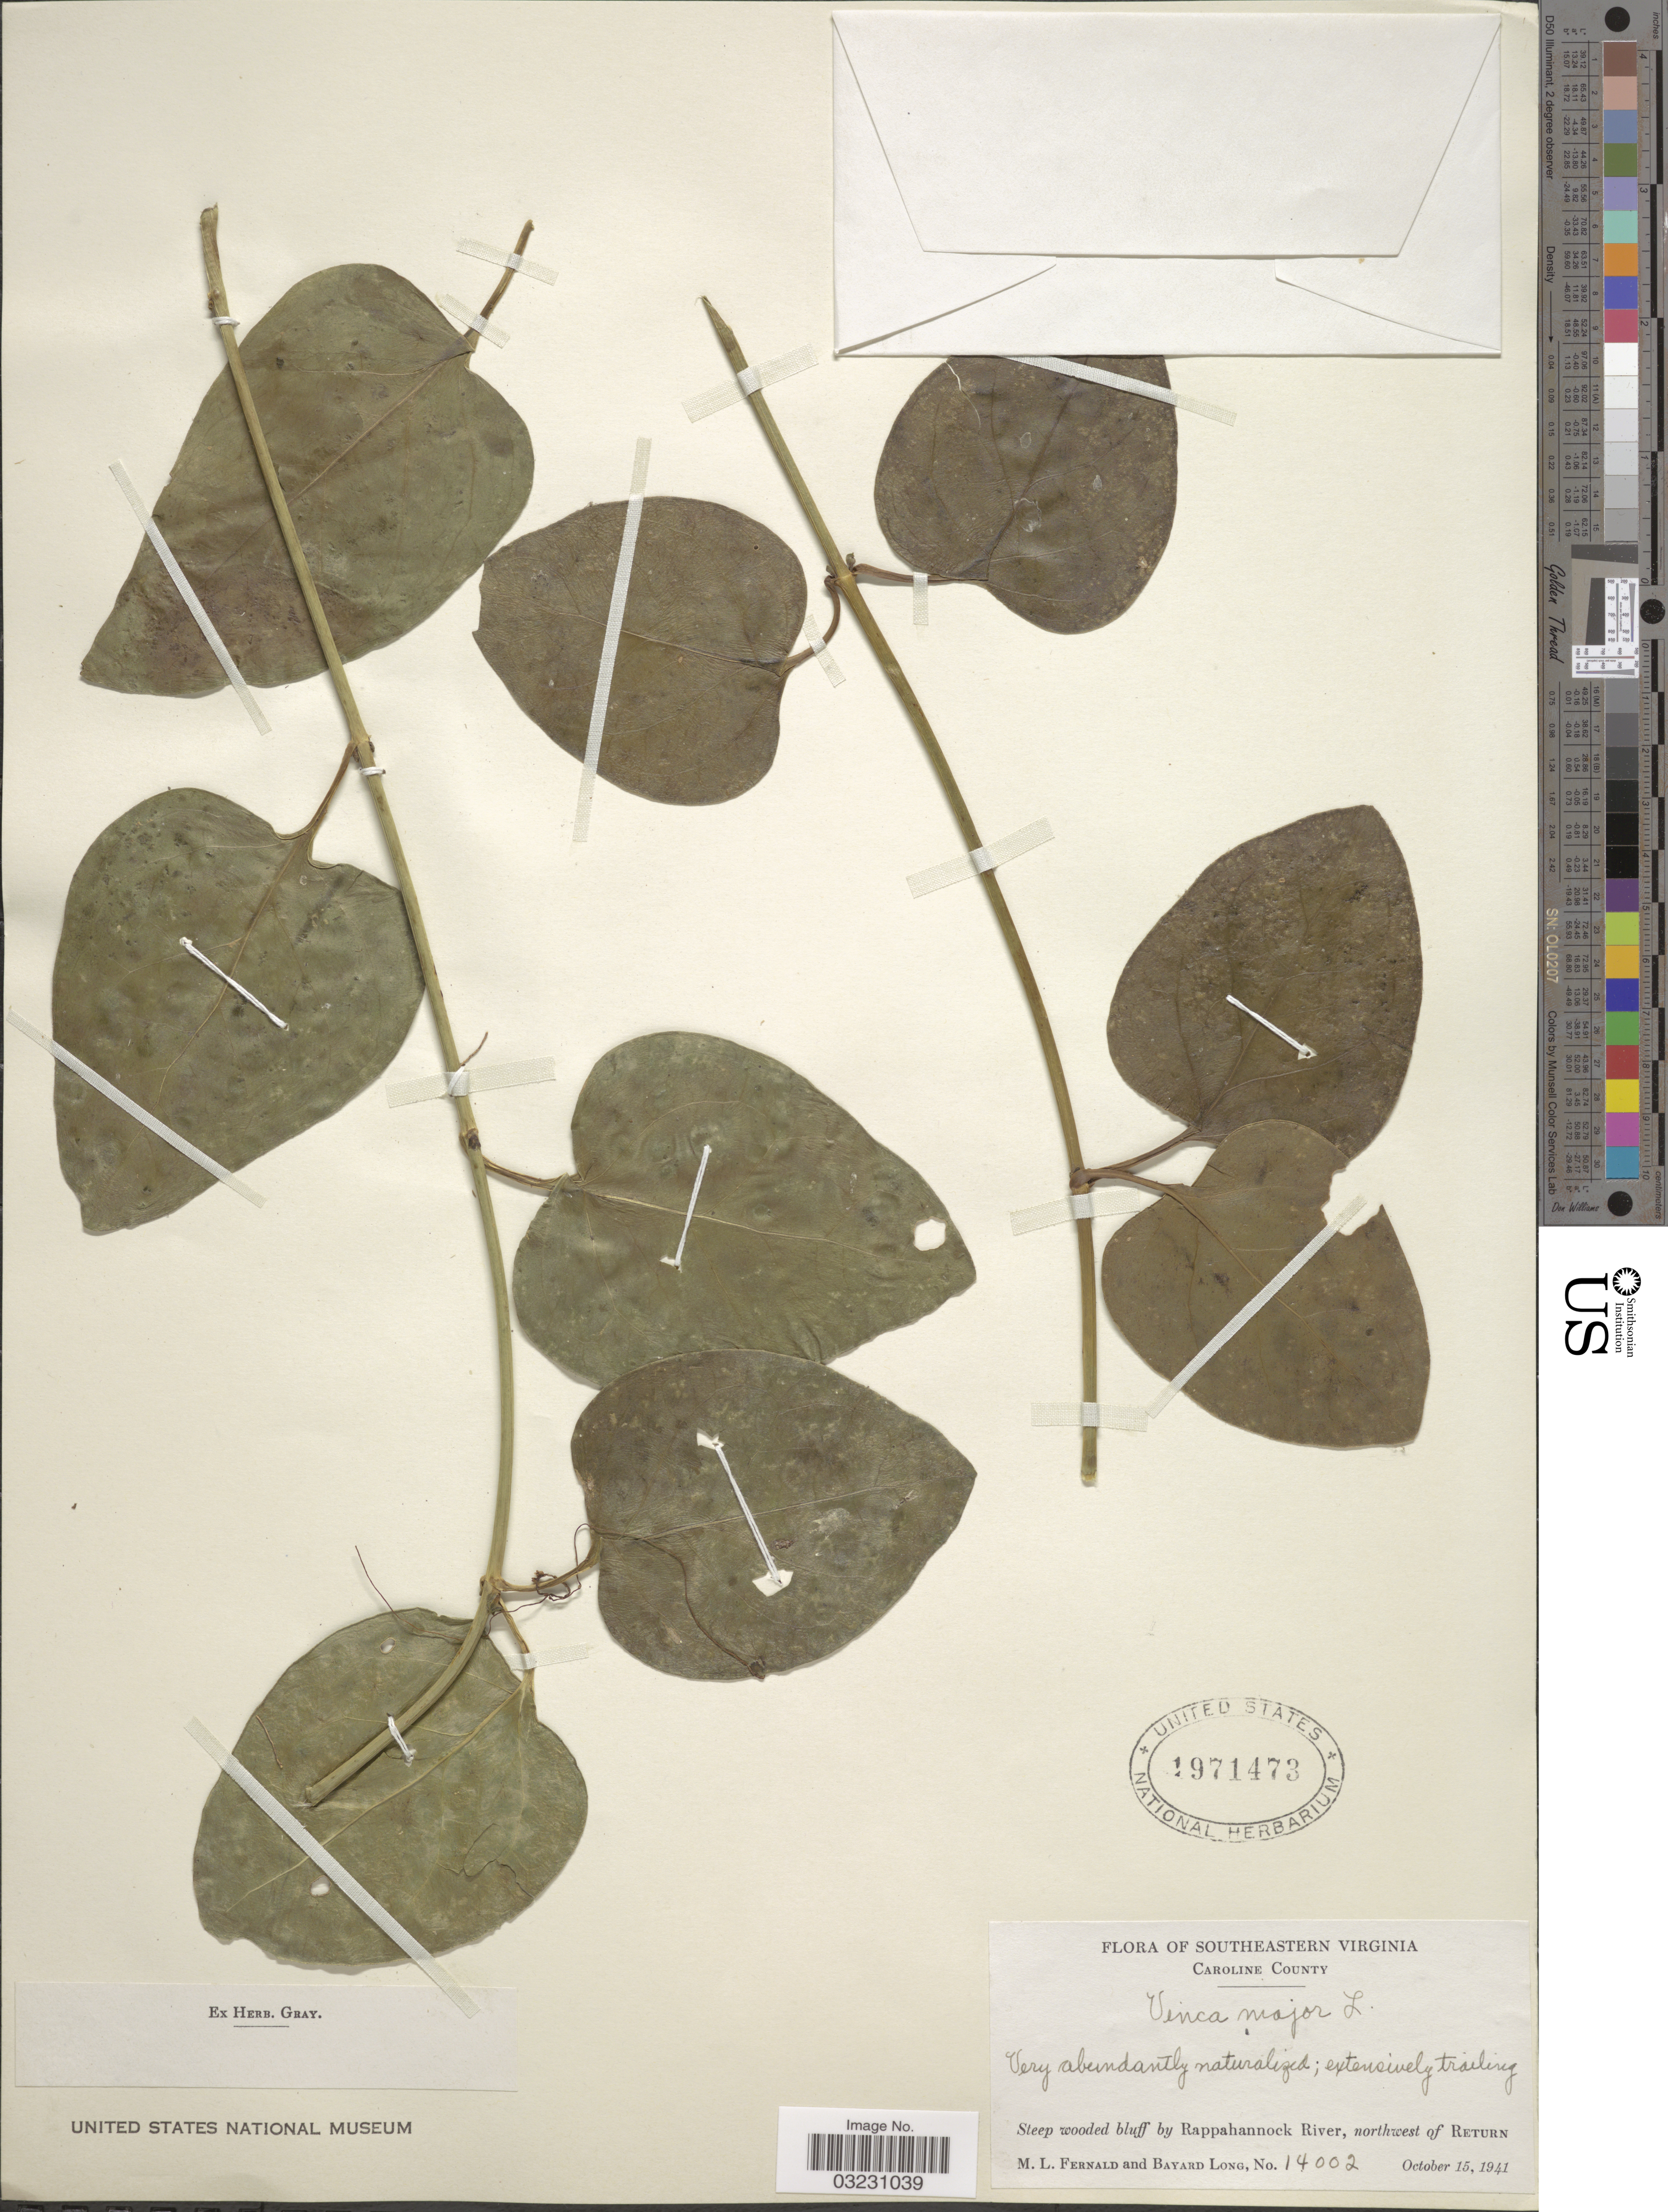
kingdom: Plantae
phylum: Tracheophyta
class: Magnoliopsida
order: Gentianales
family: Apocynaceae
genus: Vinca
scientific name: Vinca major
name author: L.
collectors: M. L. Fernald & B. Long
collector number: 14002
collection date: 1941-10-15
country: United States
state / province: Virginia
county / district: Caroline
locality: Southeastern Virginia. Caroline County. Steep wooded bluff by Rappahannock River, northwest of Return.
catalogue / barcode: US 1971473